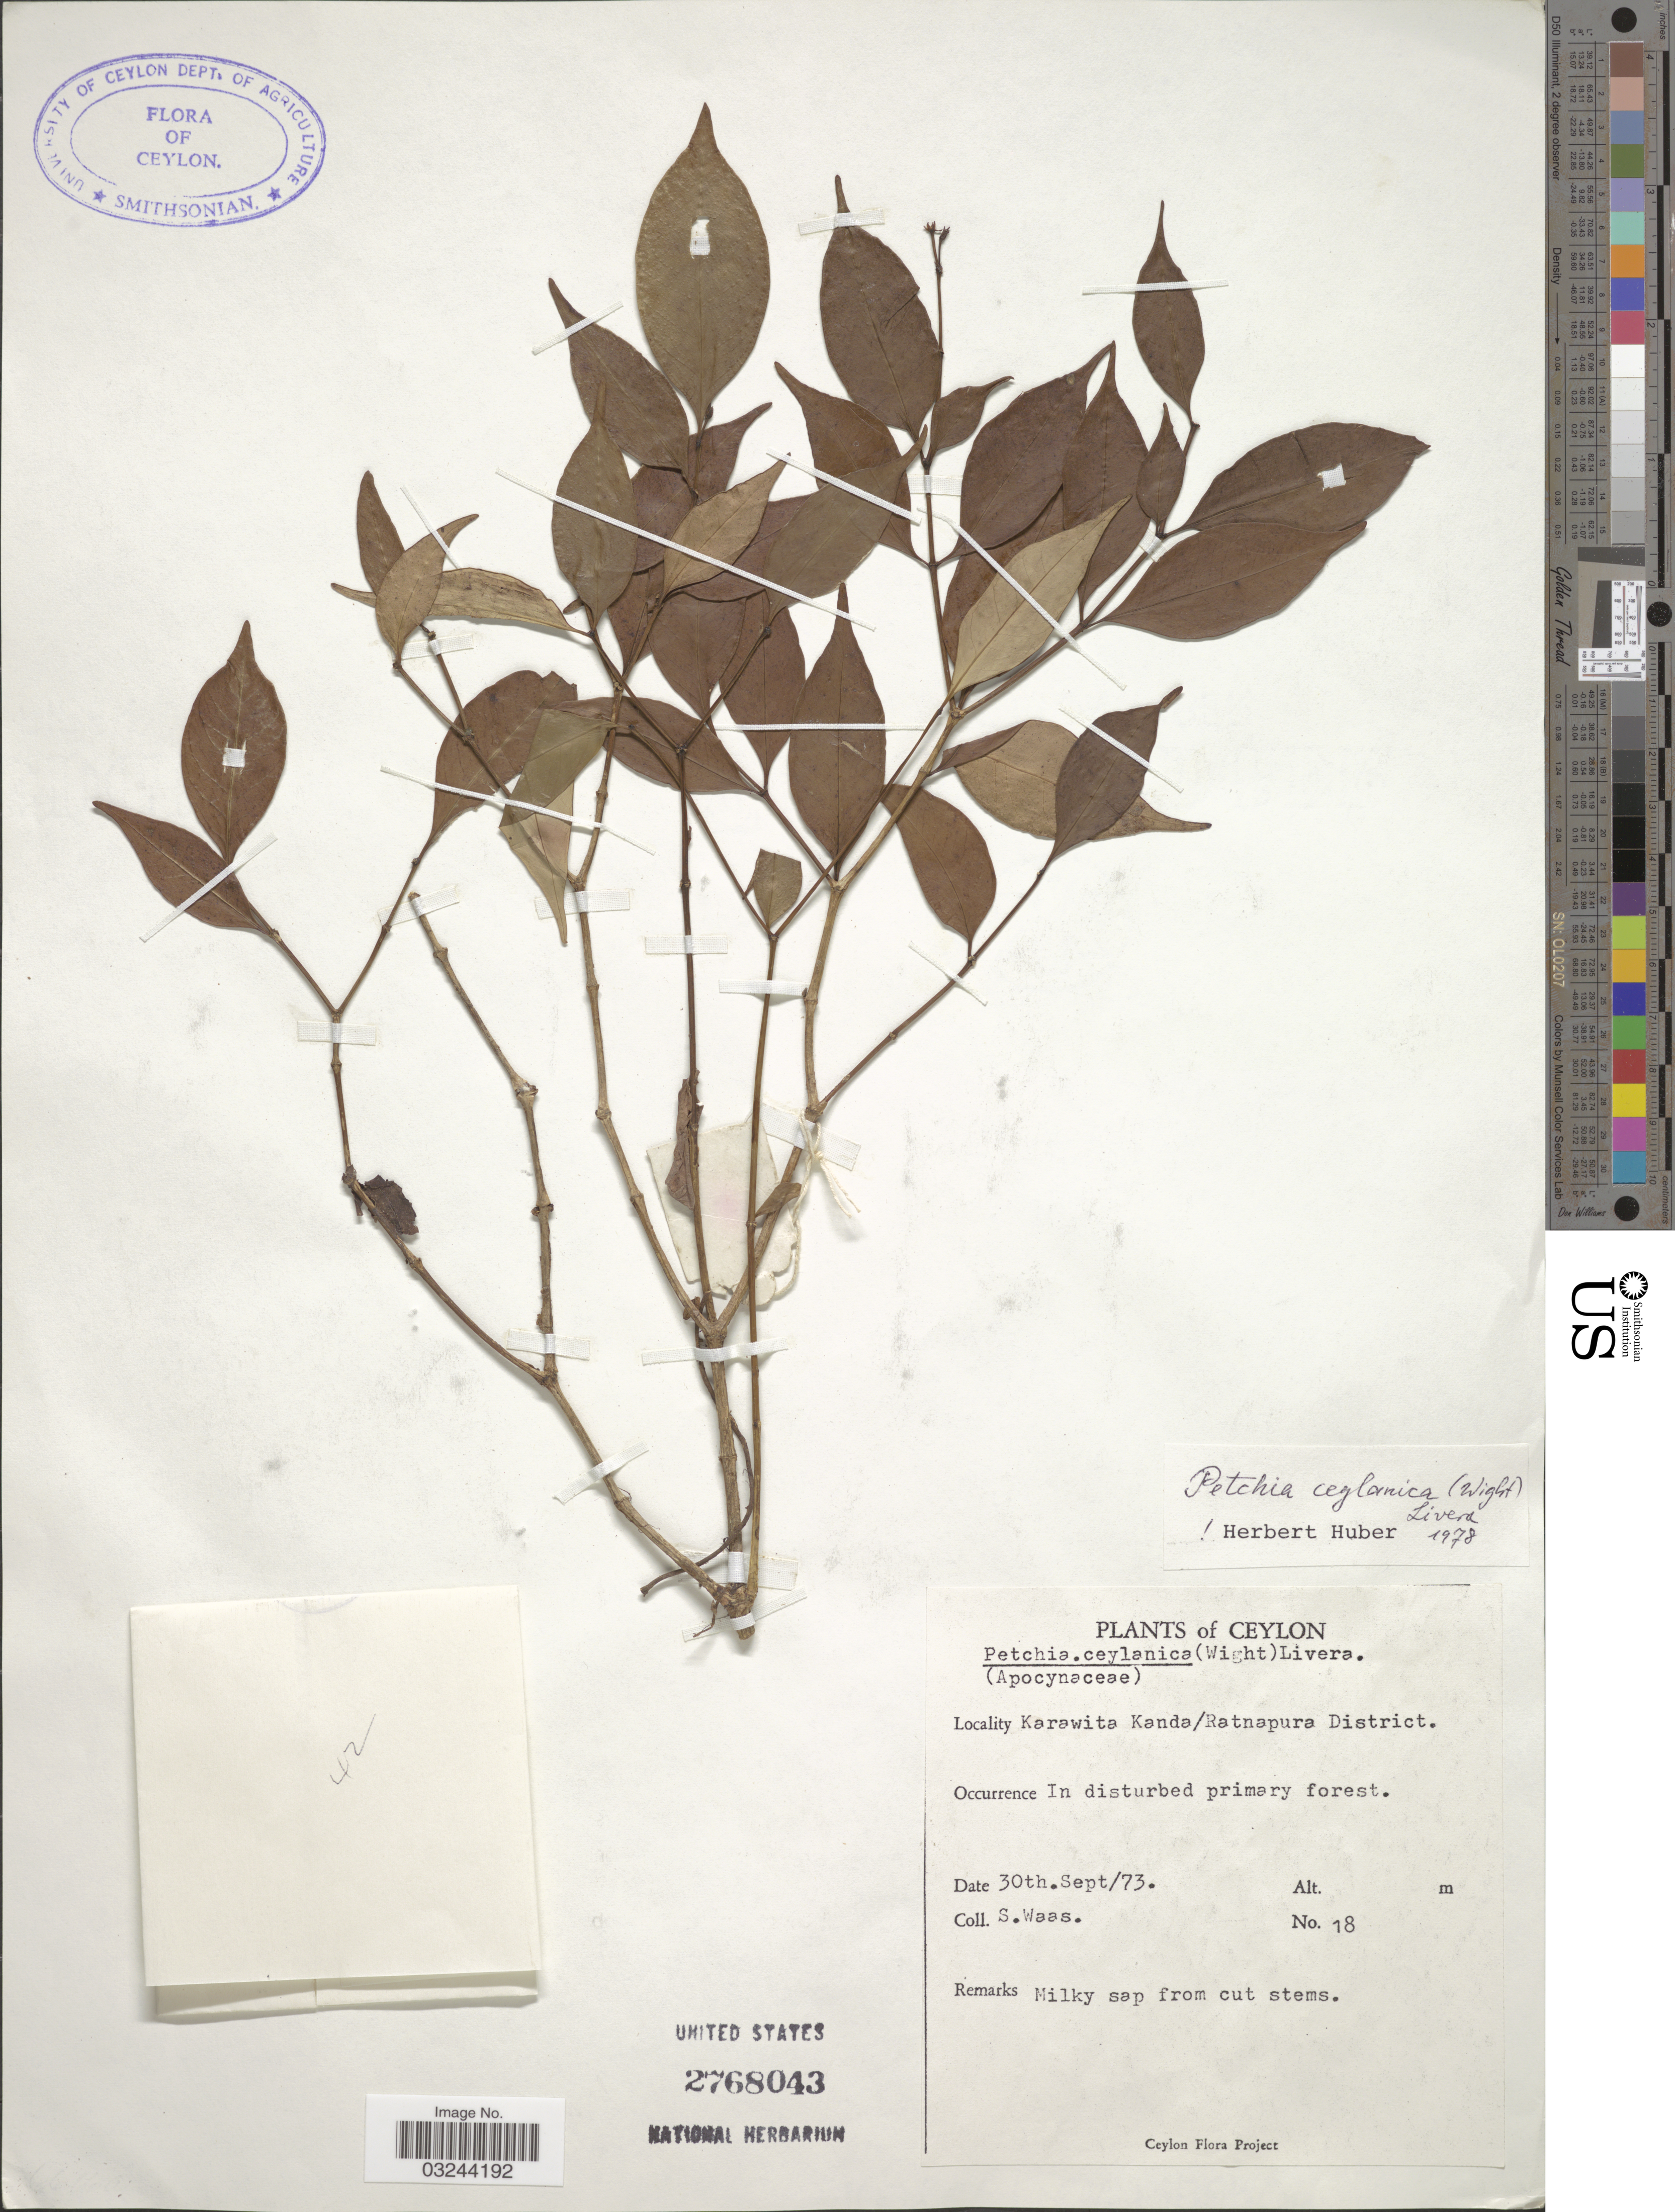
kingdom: Plantae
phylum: Tracheophyta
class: Magnoliopsida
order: Gentianales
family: Apocynaceae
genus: Petchia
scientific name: Petchia ceylanica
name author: (Wight) Livera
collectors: S. Waas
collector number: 18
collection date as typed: Transcribed d/m/y: 30/9/73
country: Sri Lanka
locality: Ceylon, Karawita Kanda/Ratnapura District.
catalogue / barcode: US 2768043